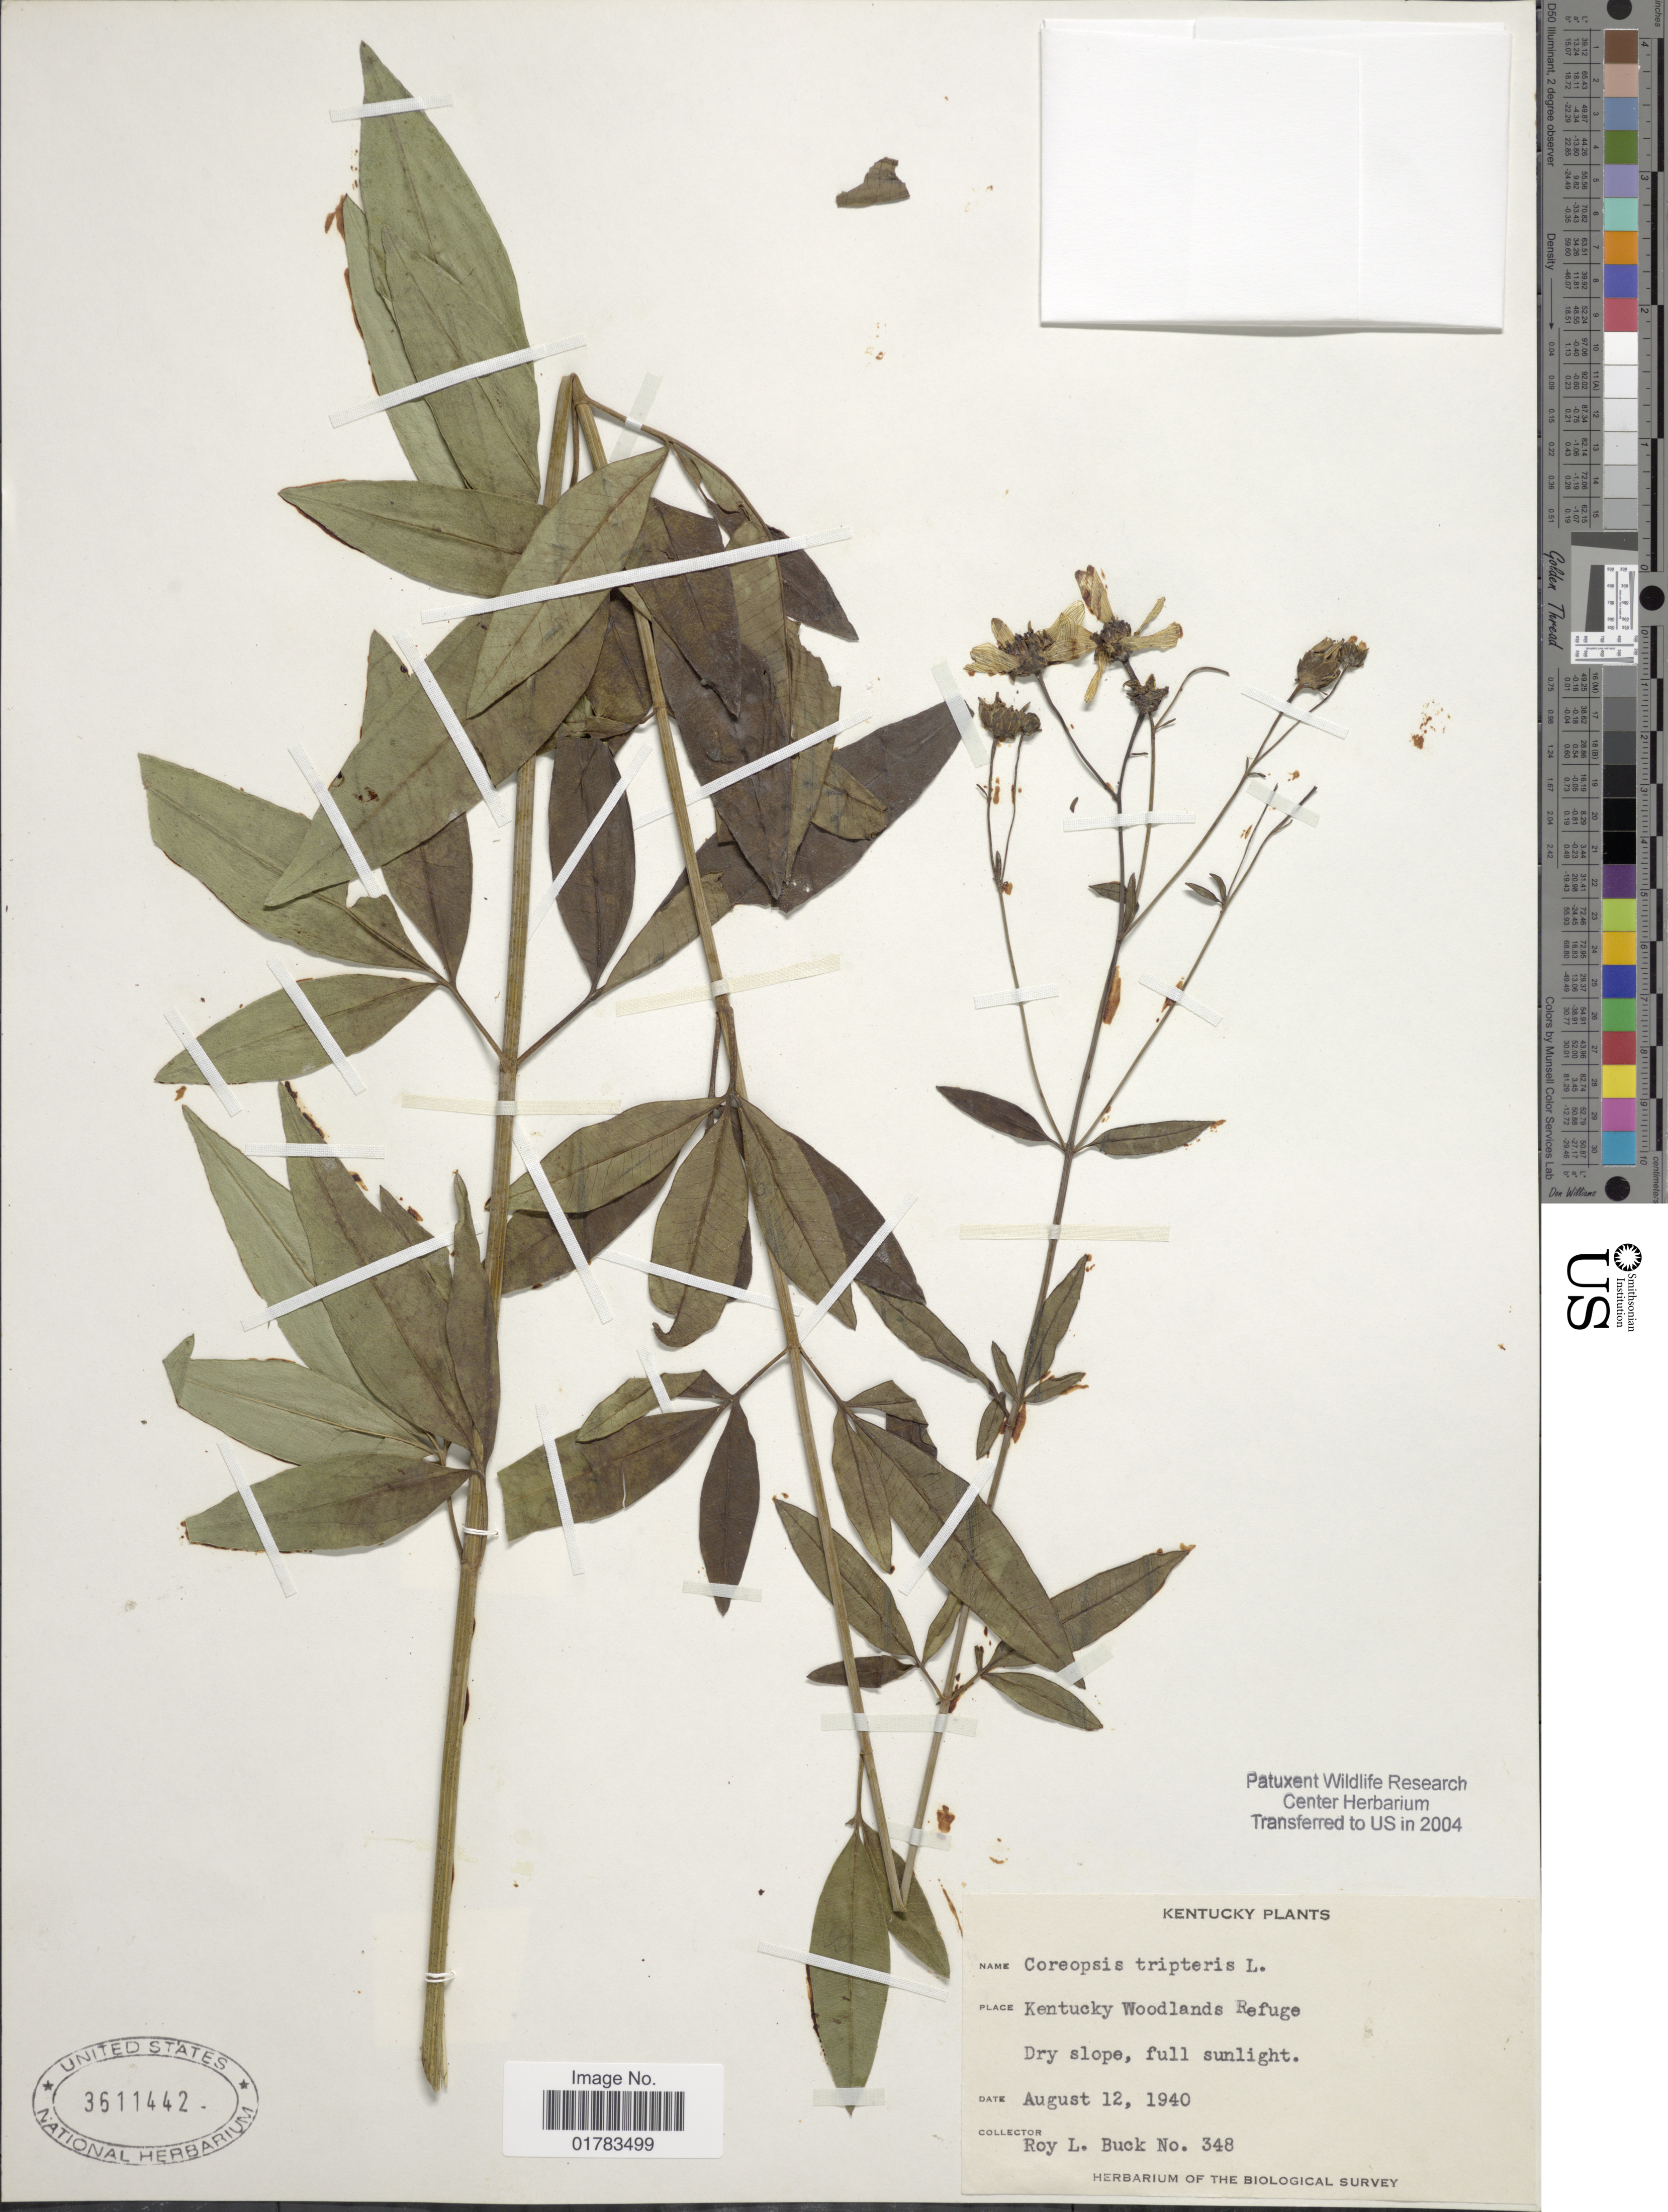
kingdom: Plantae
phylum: Tracheophyta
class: Magnoliopsida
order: Asterales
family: Asteraceae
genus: Coreopsis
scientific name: Coreopsis tripteris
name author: L.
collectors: R. Buck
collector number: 348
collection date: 1940-08-12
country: United States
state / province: Kentucky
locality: Kentucky Woodlands Refuge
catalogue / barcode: US 3611442